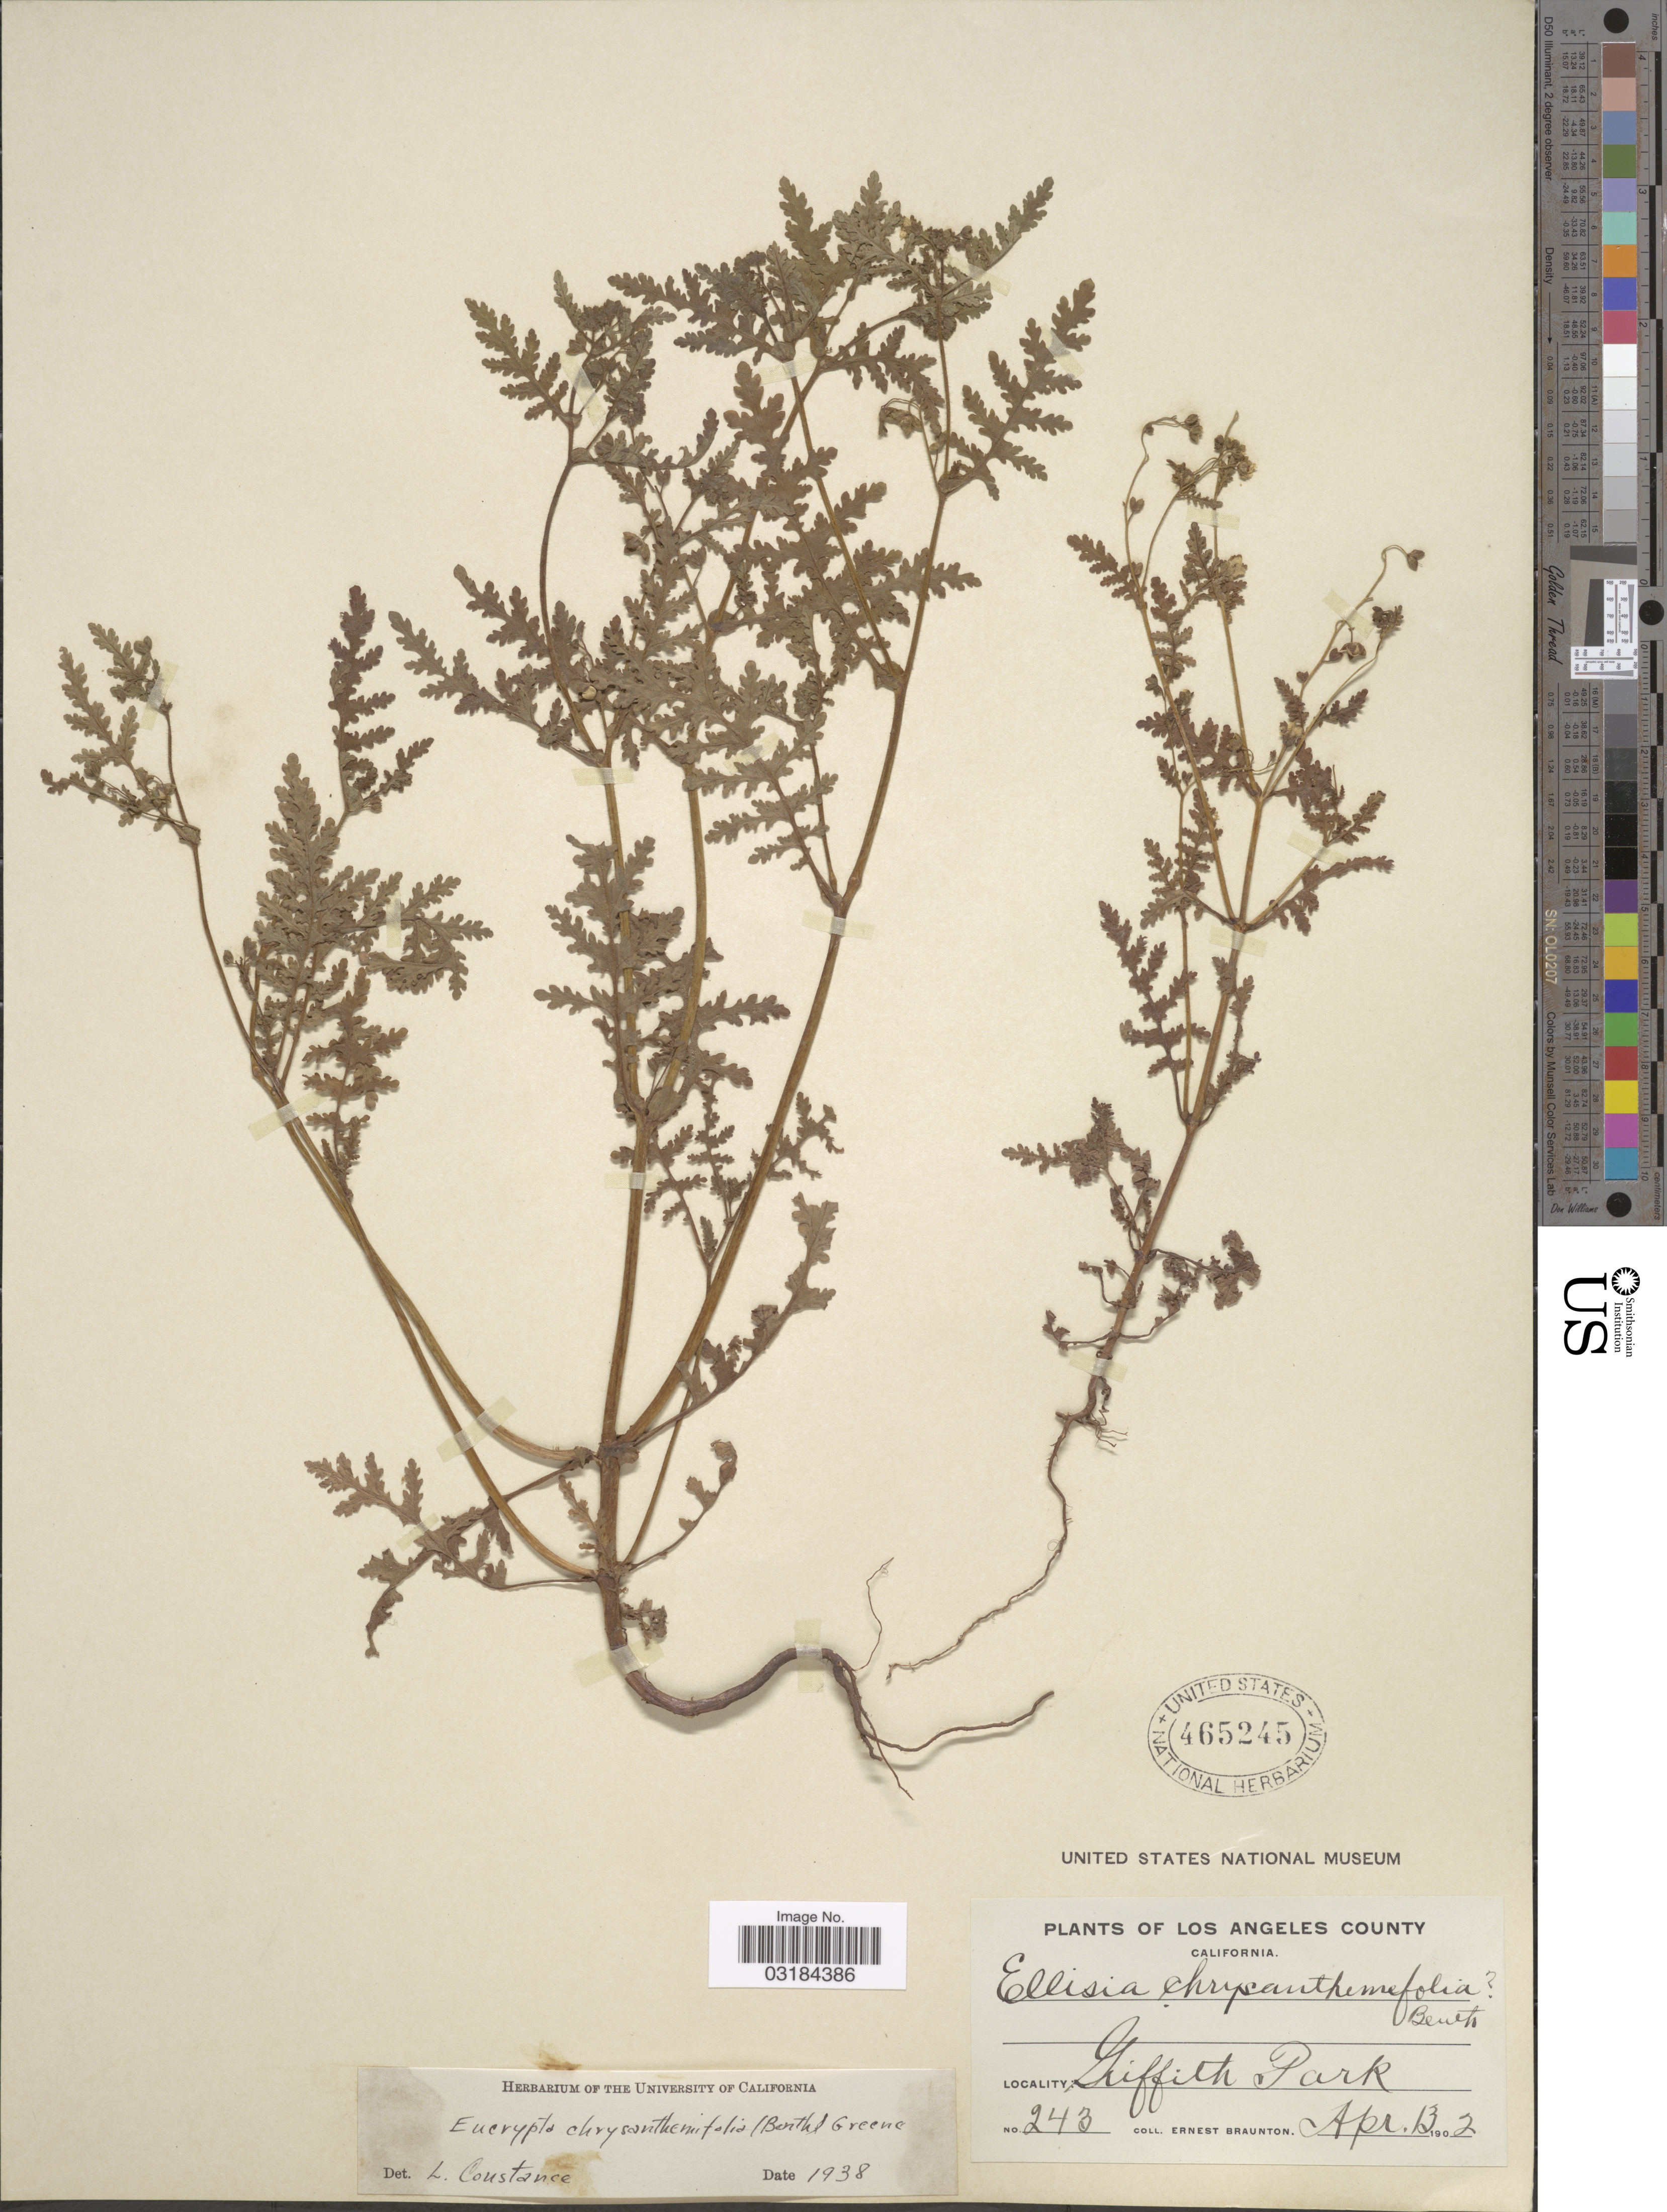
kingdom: Plantae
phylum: Tracheophyta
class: Magnoliopsida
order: Boraginales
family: Hydrophyllaceae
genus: Eucrypta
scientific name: Eucrypta chrysanthemifolia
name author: (Benth.) Greene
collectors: E. Braunton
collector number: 243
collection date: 1902-04-13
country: United States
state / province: California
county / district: Los Angeles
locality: Los Angeles County. Griffith Park.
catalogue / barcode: US 465245